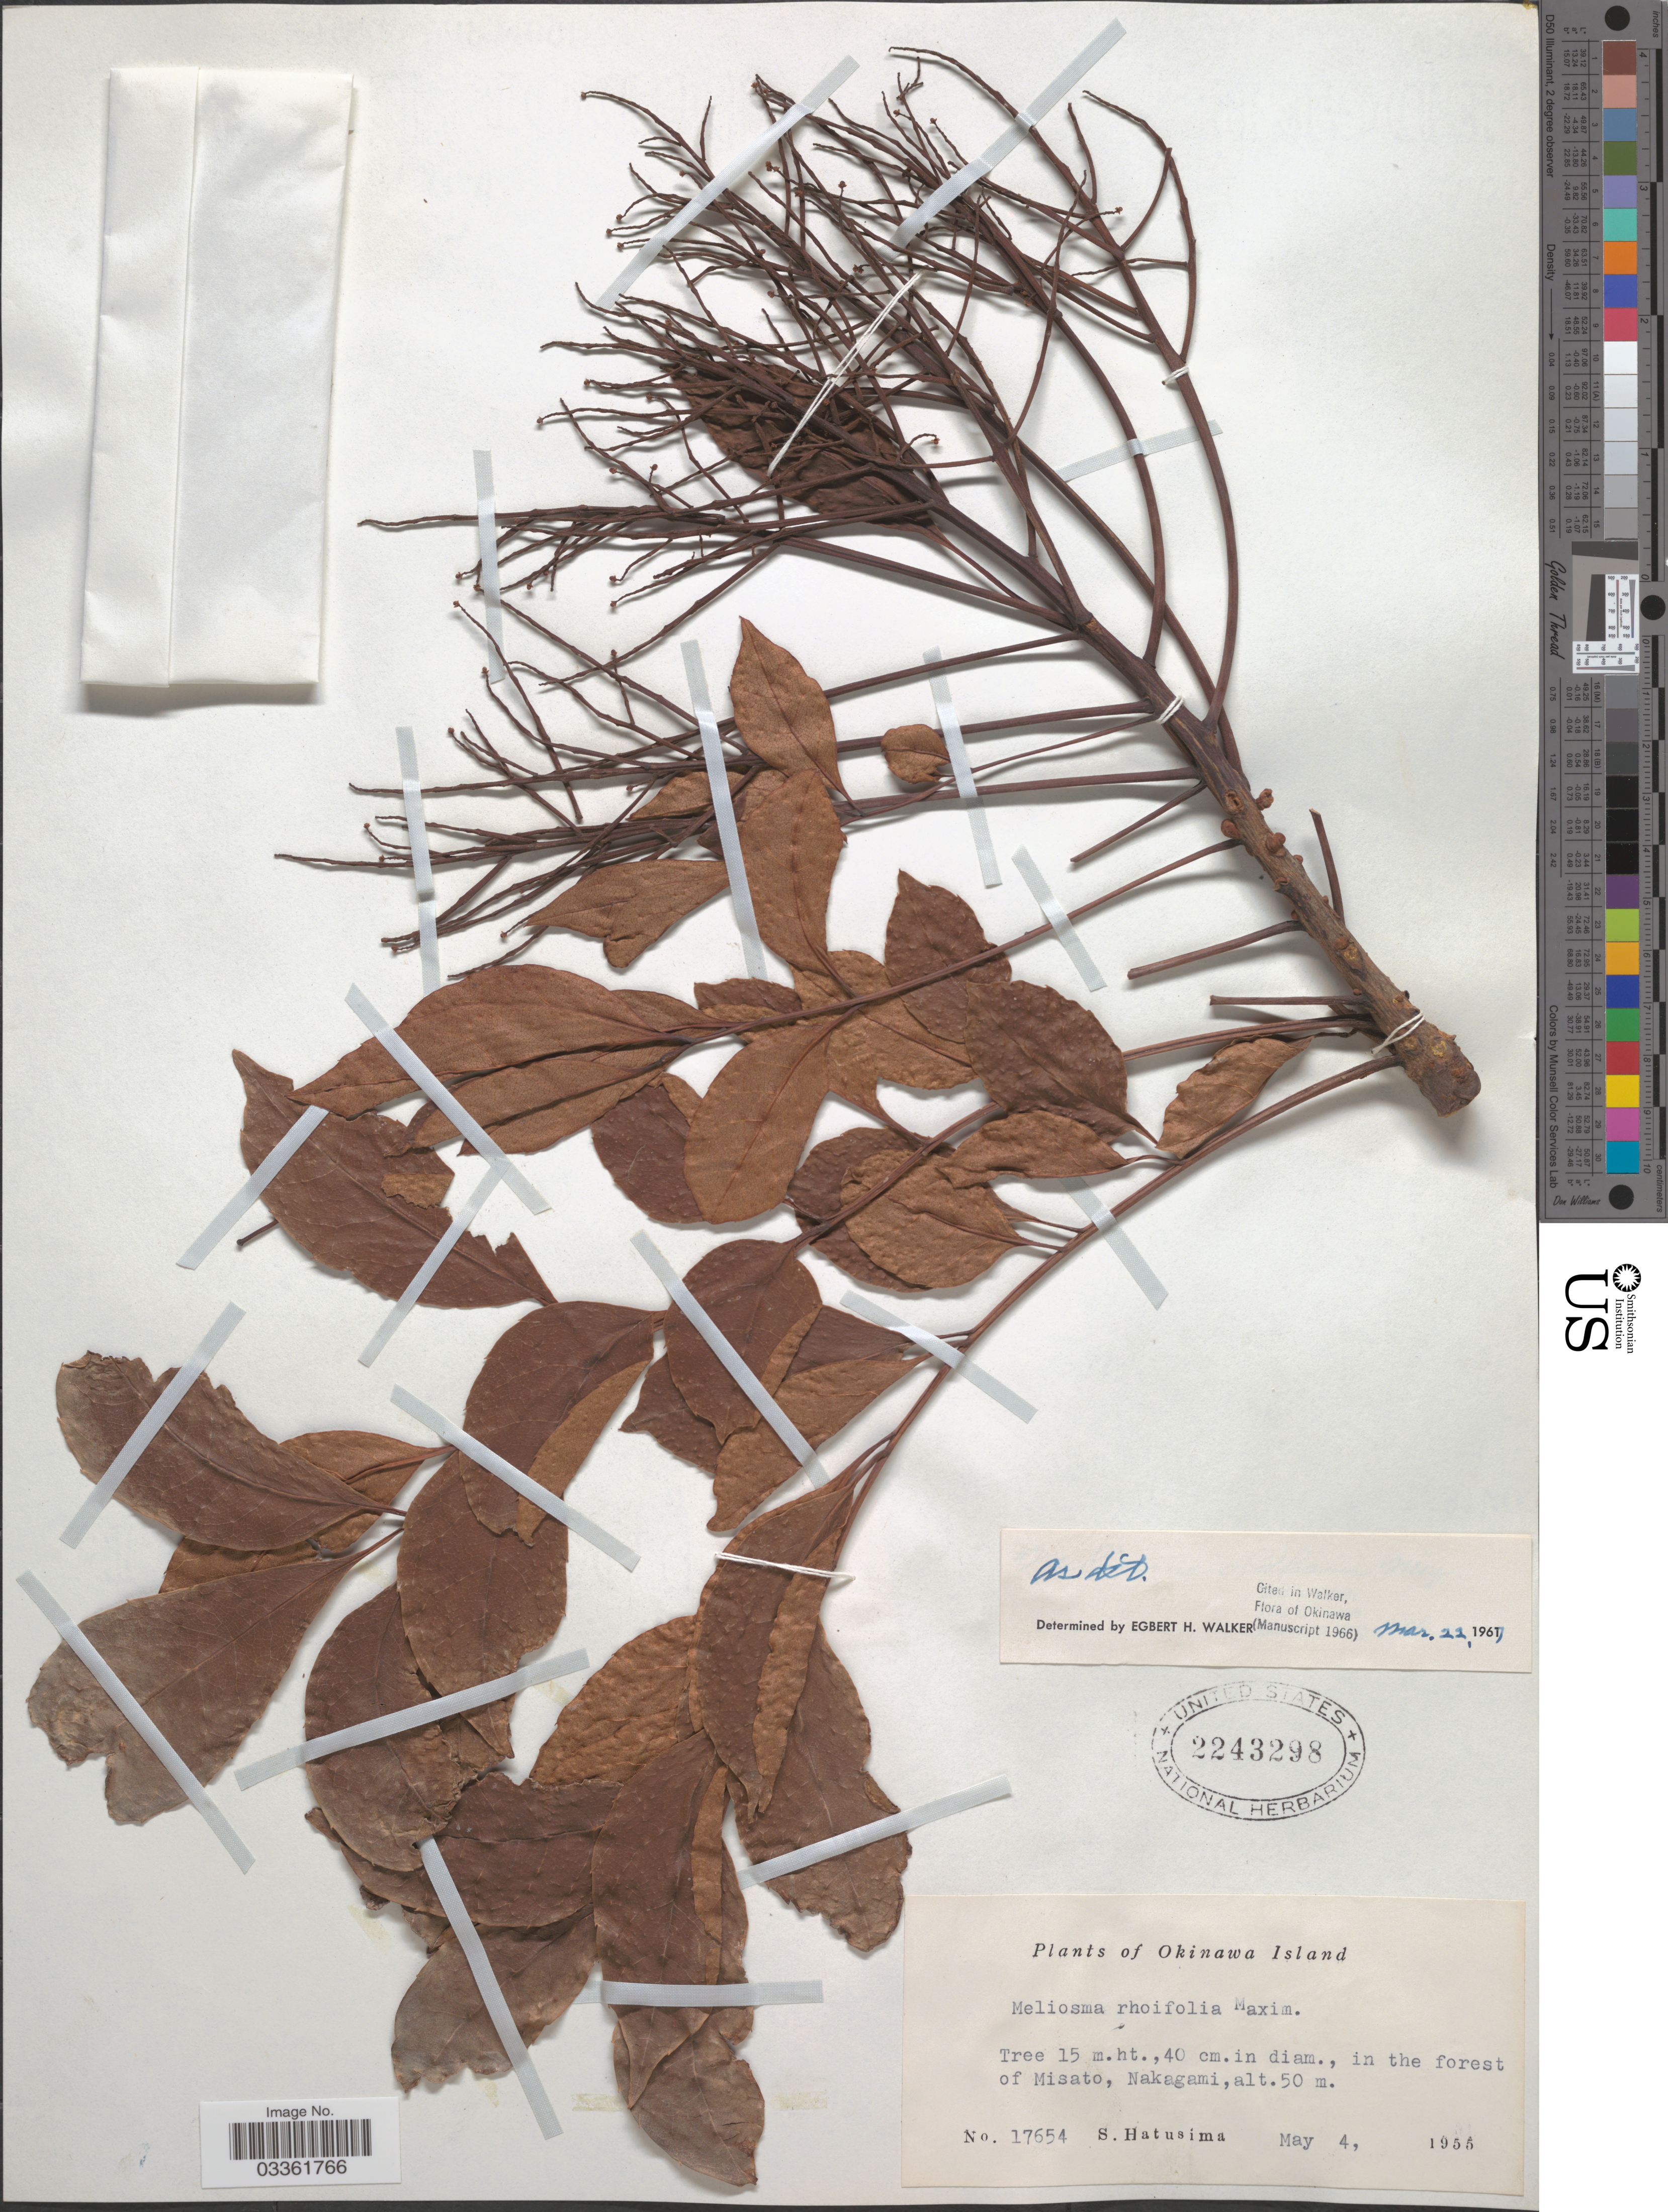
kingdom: Plantae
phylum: Tracheophyta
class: Magnoliopsida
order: Proteales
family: Sabiaceae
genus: Meliosma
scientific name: Meliosma rhoifolia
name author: Maxim.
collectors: S. Hatusima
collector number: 17654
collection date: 1955-05-04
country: Japan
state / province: Okinawa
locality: Okinawa Island. In the forest of Misato, Nakagami.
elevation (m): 50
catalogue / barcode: US 2243298